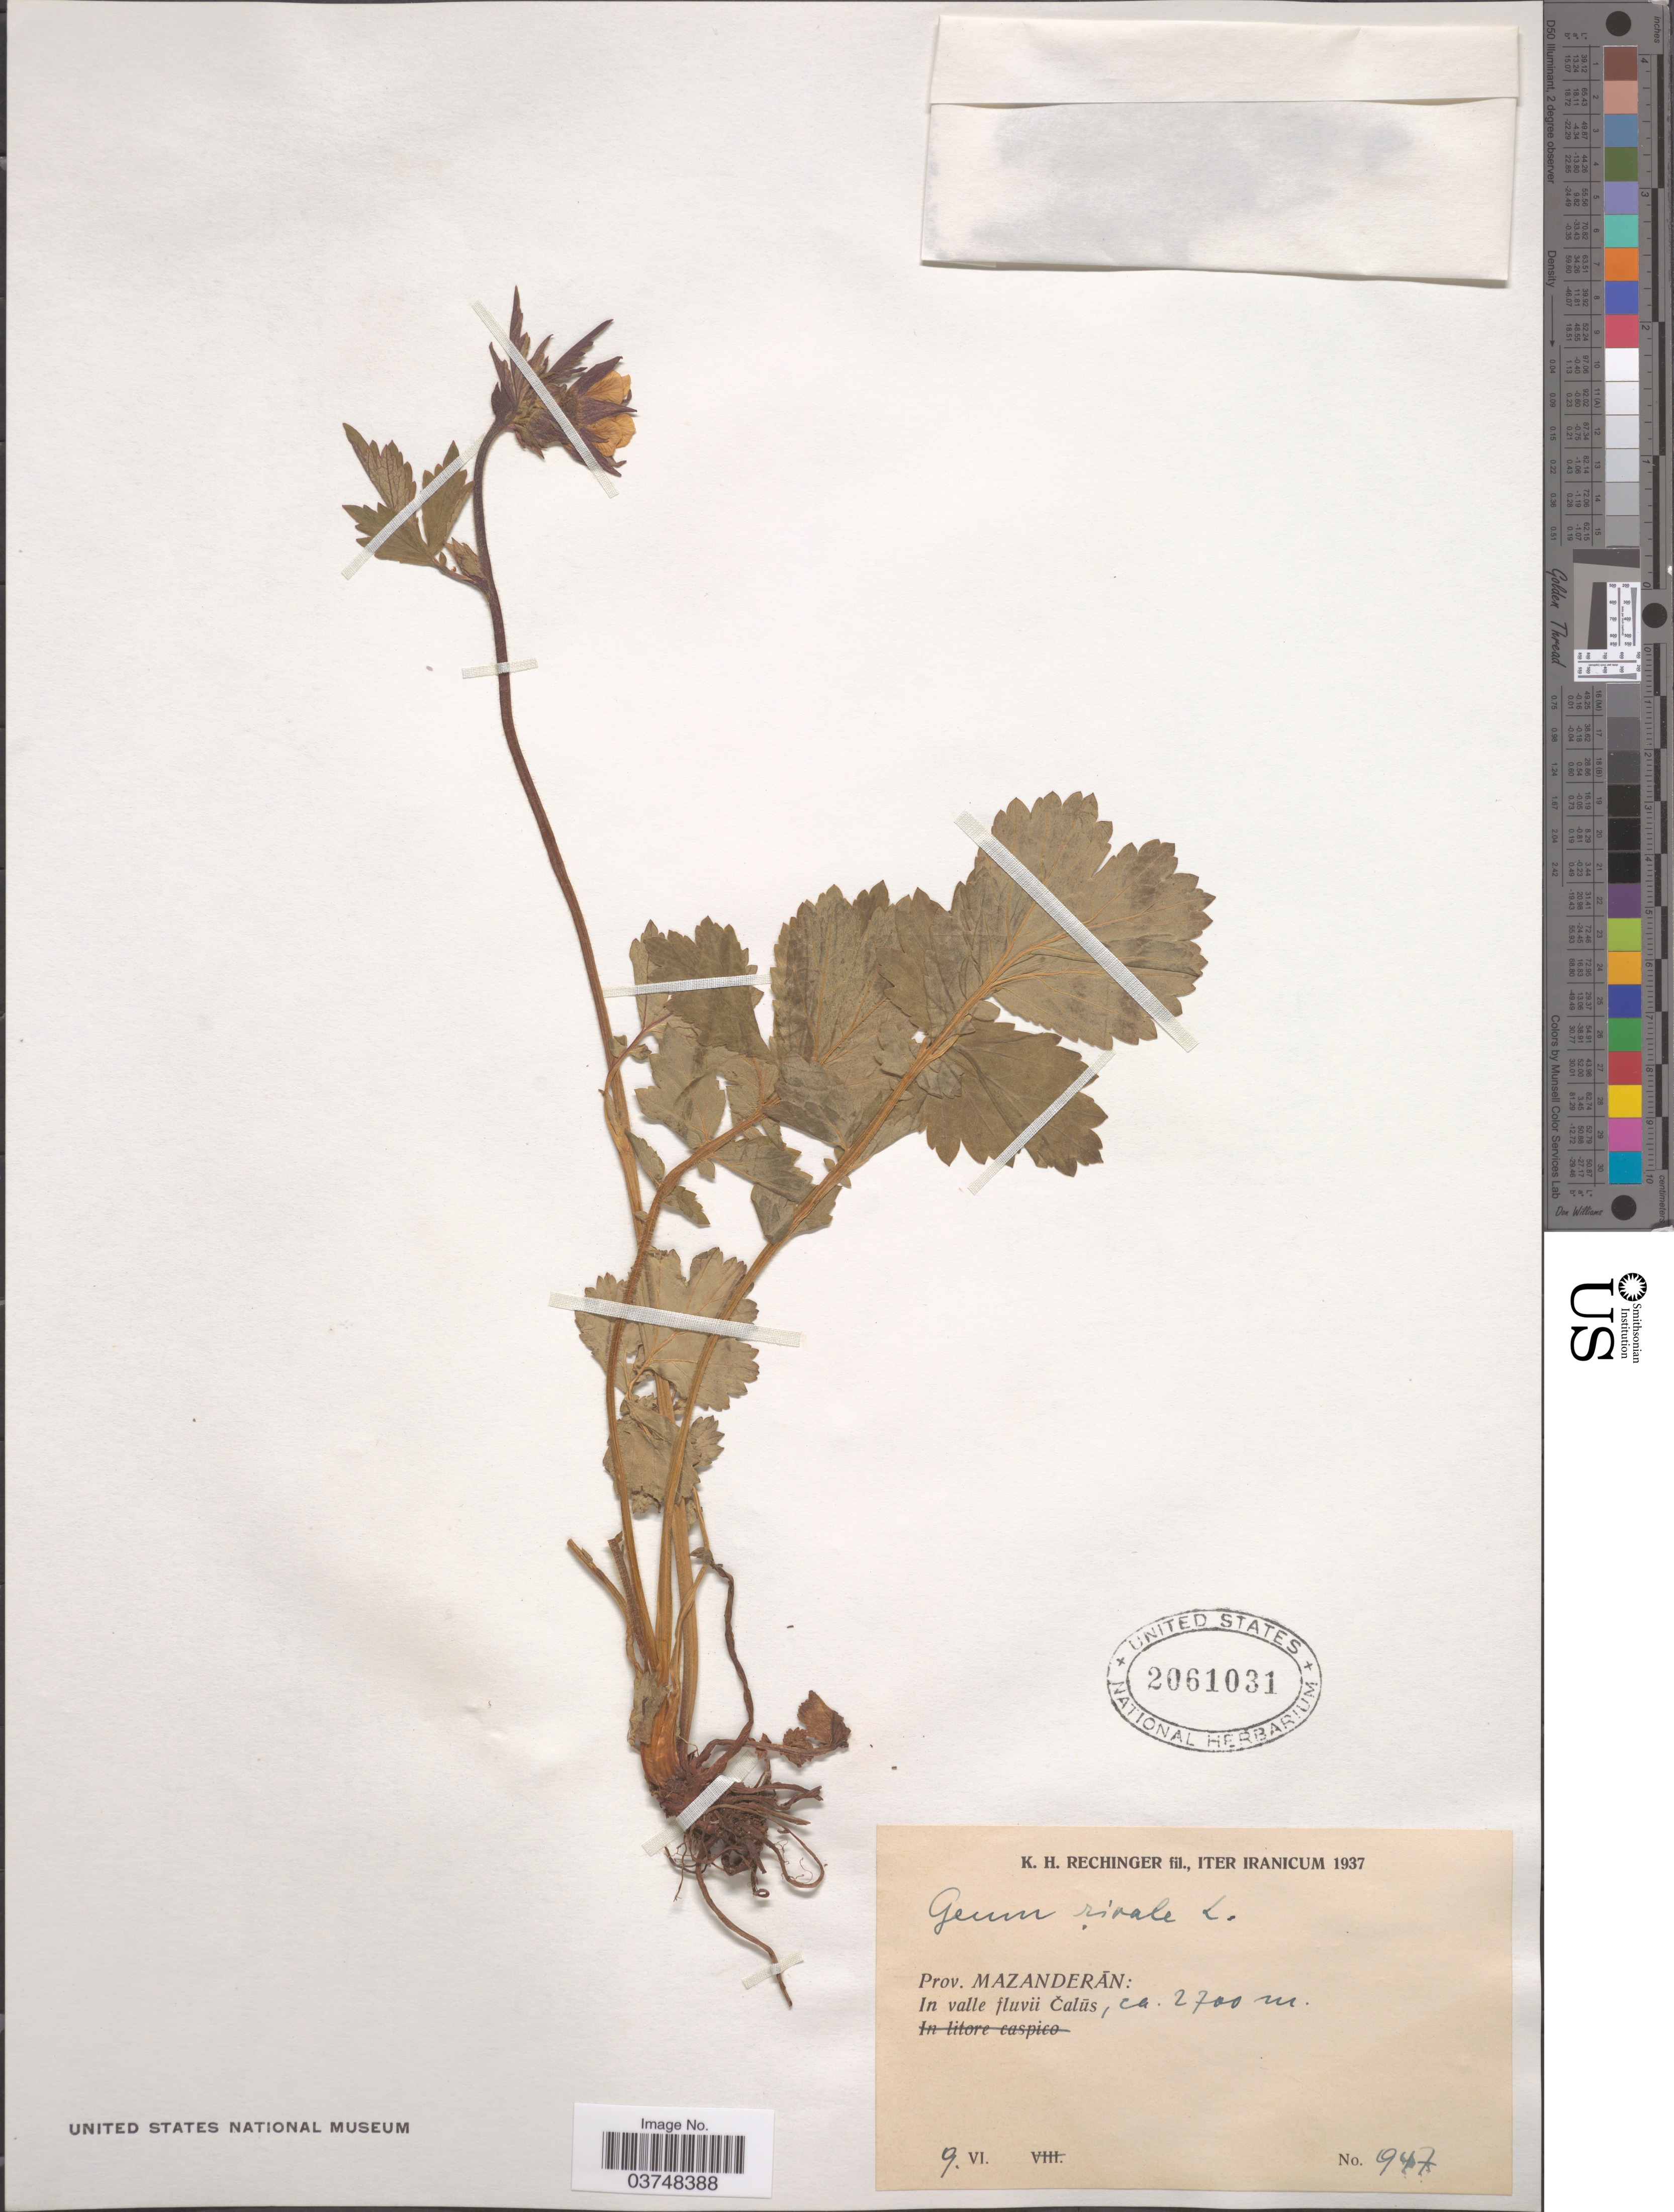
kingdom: Plantae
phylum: Tracheophyta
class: Magnoliopsida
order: Rosales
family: Rosaceae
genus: Geum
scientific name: Geum rivale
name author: L.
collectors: K. H. Rechinger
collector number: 947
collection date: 1937-06-09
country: Iran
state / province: Mazandaran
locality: Iter Iranicum. Prov. Mazanderān: In valle fluvii Čalūs.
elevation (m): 2700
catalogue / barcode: US 2061031